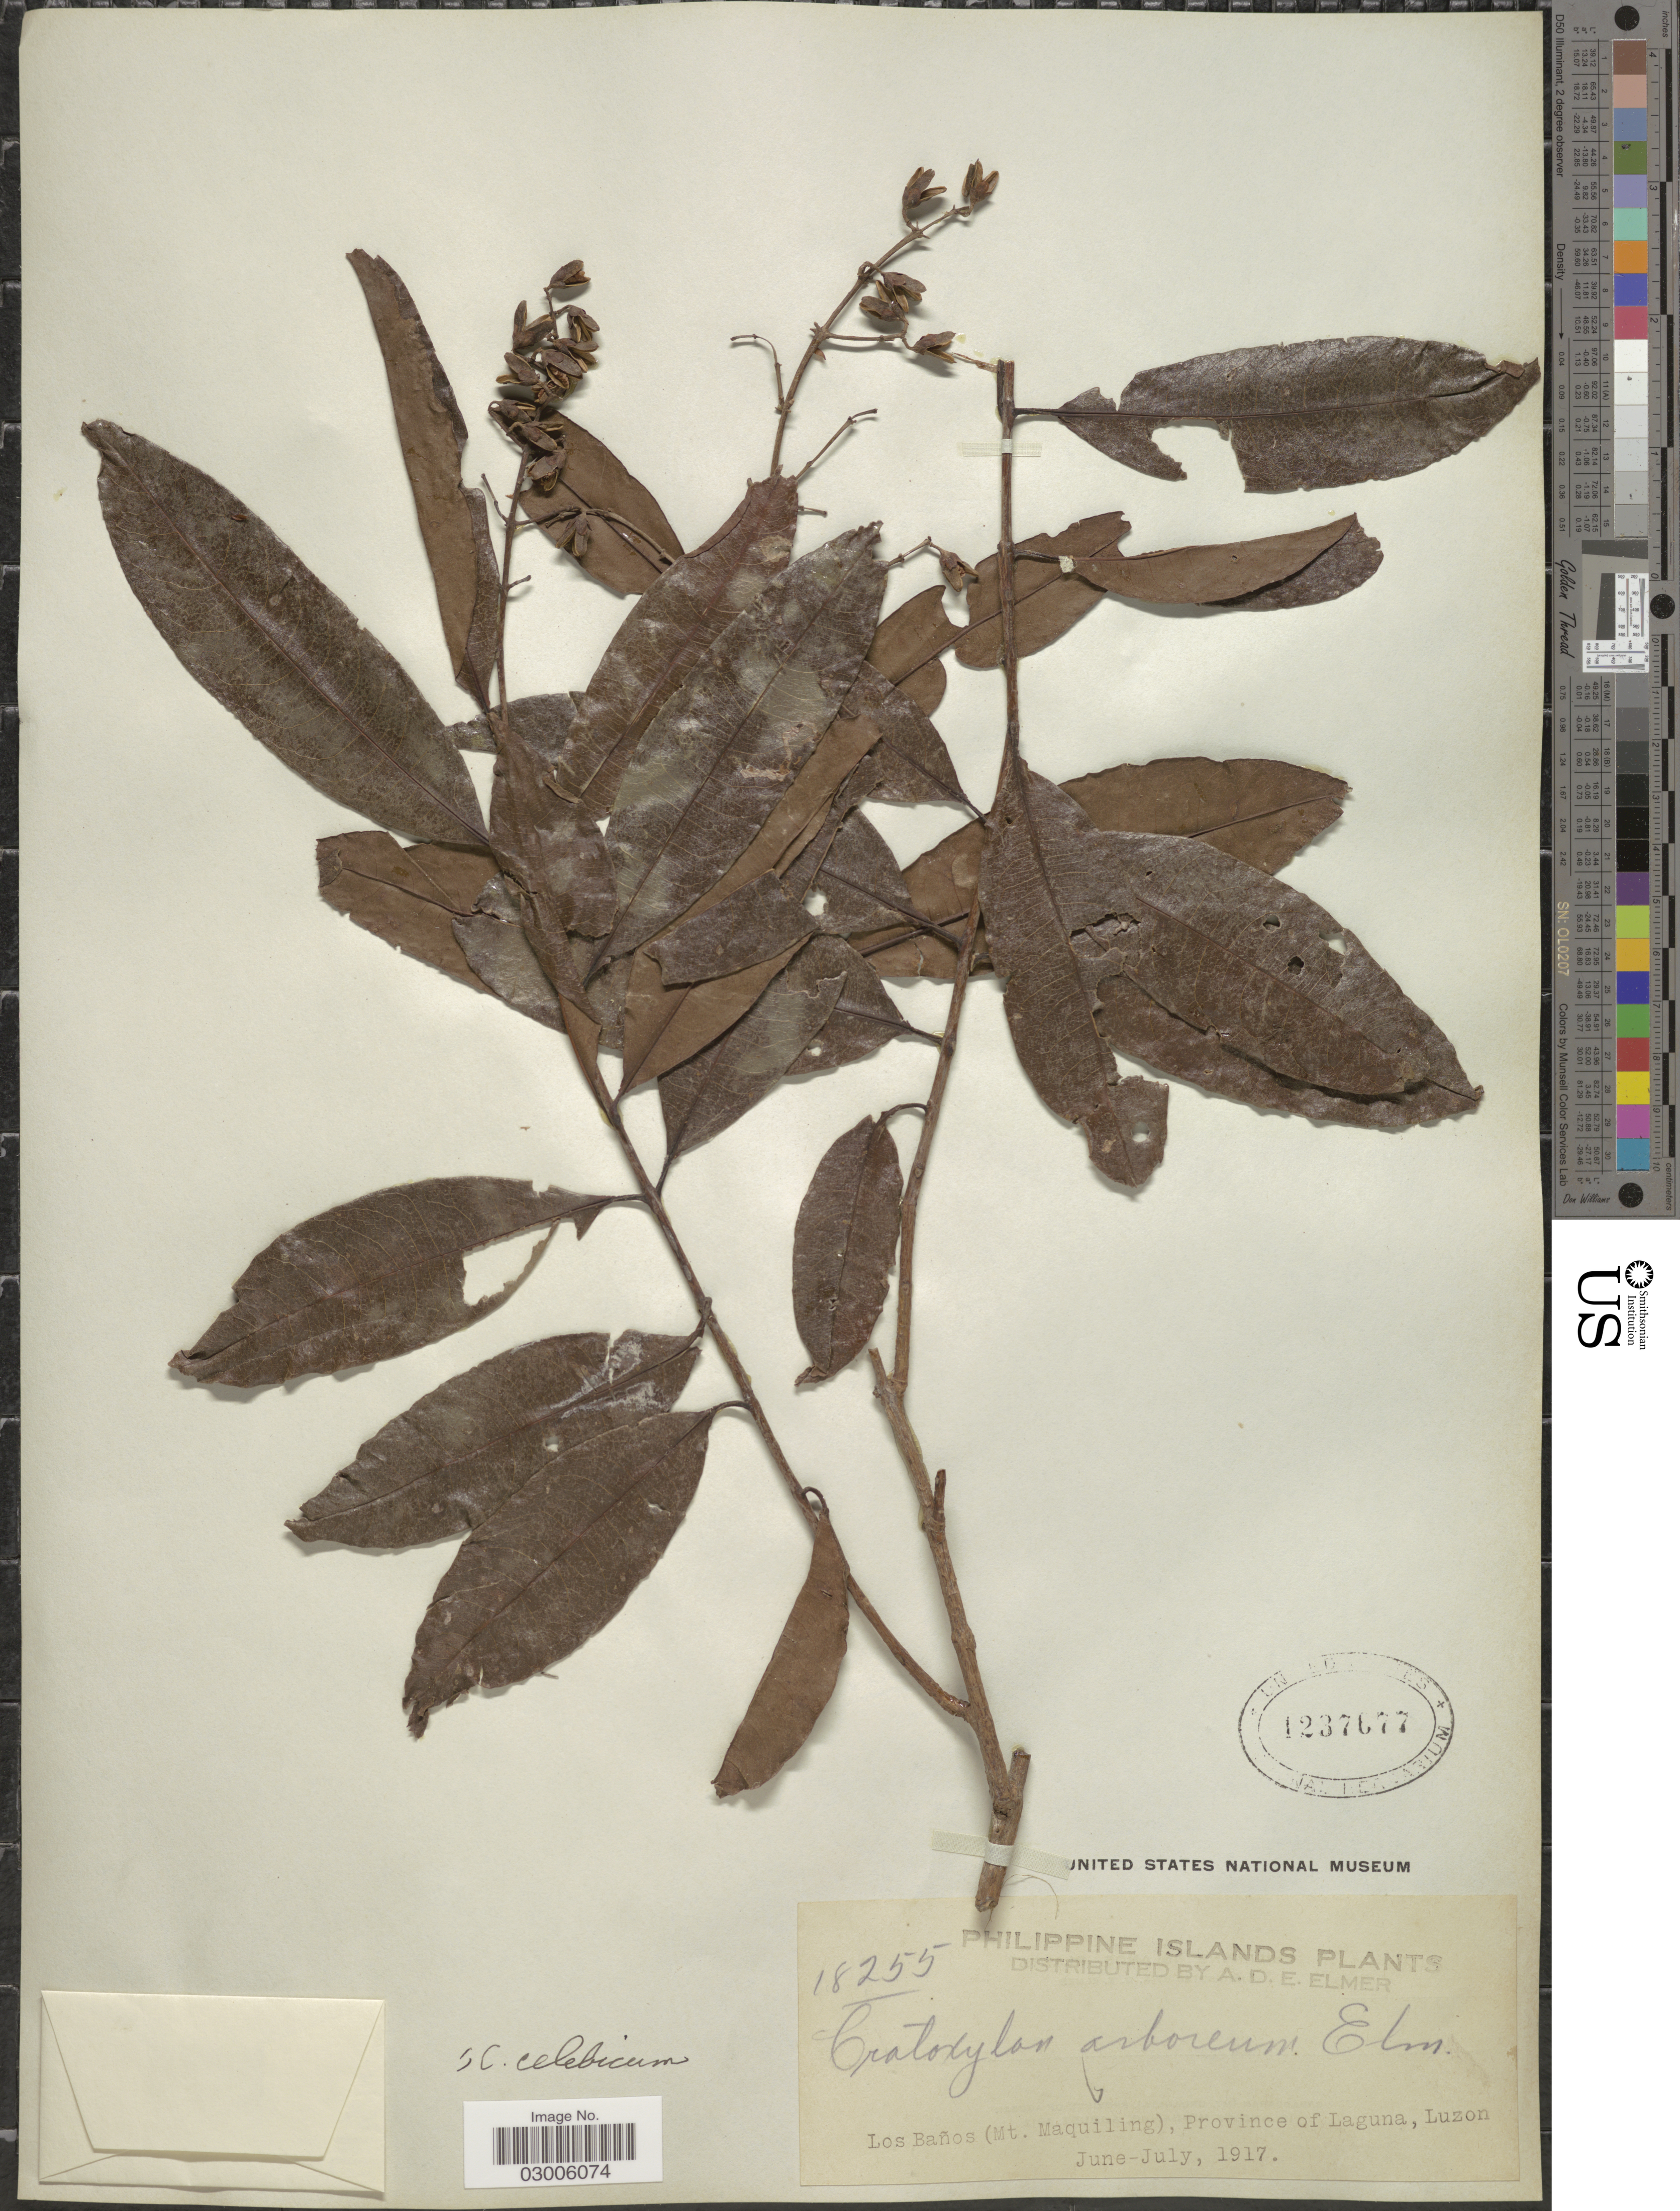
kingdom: Plantae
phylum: Tracheophyta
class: Magnoliopsida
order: Malpighiales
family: Hypericaceae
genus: Cratoxylum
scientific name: Cratoxylum celebicum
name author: Blume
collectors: A. D. E. Elmer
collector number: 18255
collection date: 1917-06/1917-07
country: Philippines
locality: Los Baños (Mt. Maquiling), Province of Laguna, Luzon.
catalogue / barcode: US 1237677